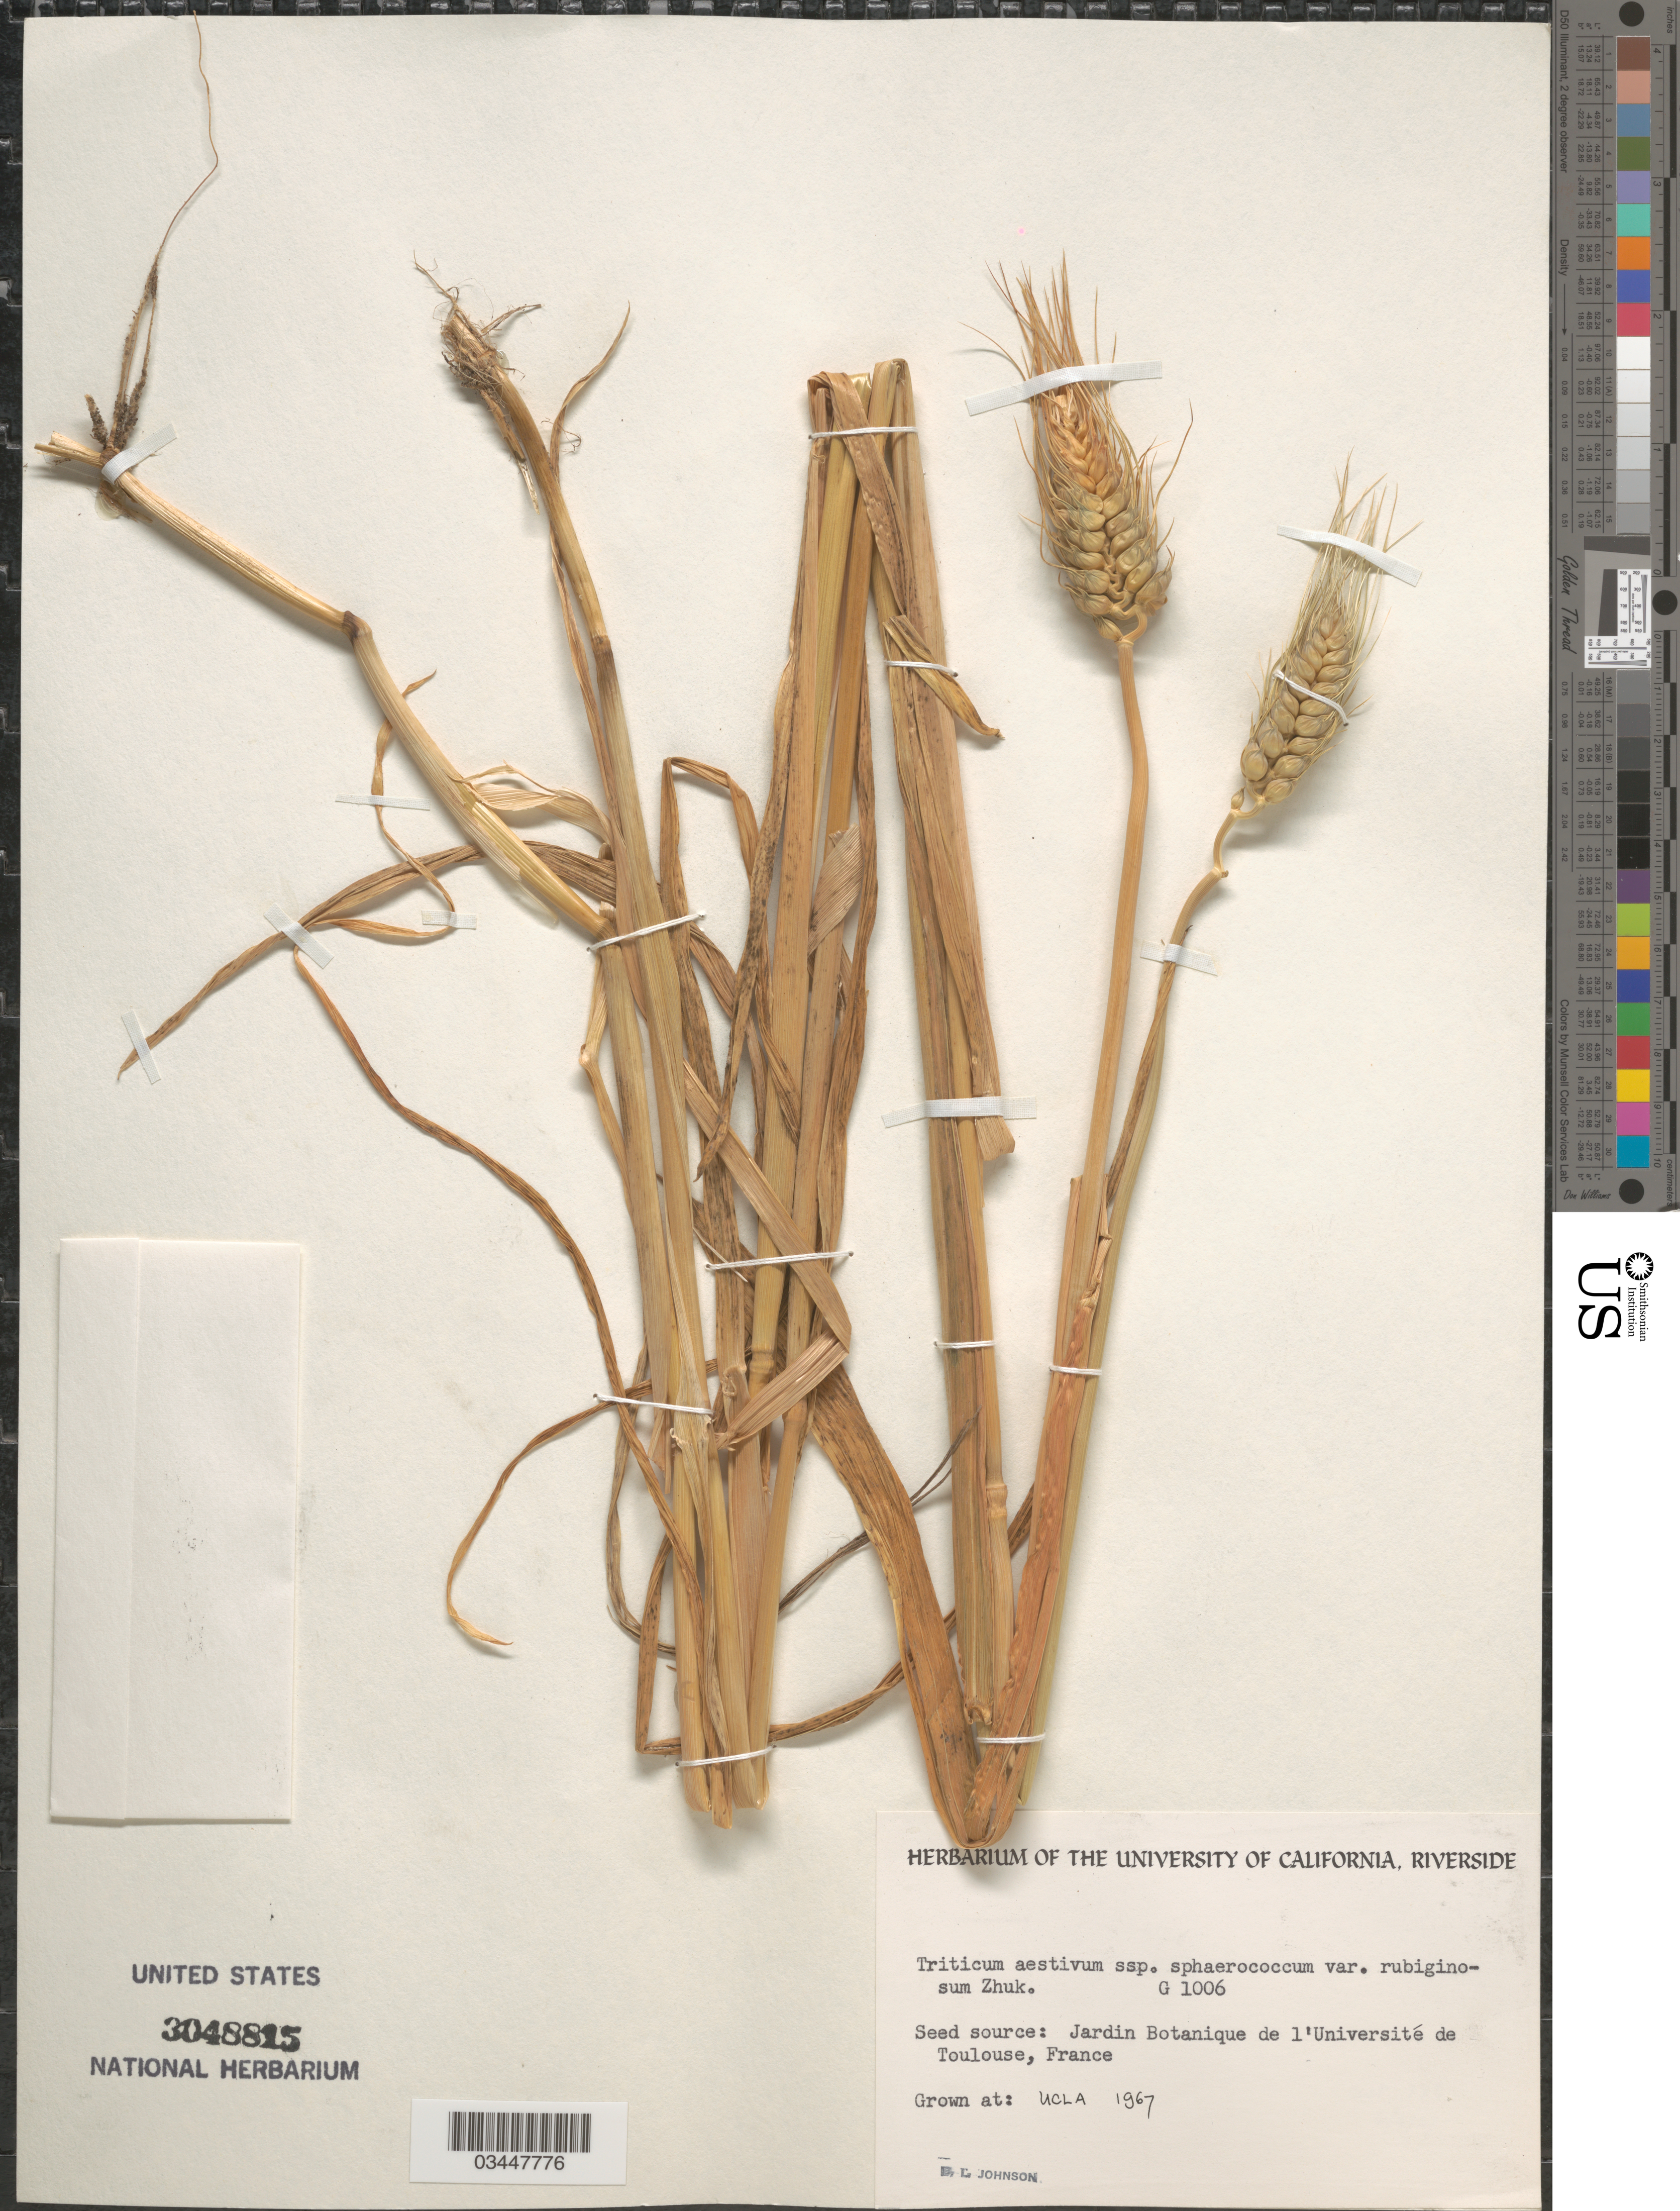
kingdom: Plantae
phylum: Tracheophyta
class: Liliopsida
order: Poales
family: Poaceae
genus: Triticum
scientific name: Triticum aestivum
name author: L.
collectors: B. Johnson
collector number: G1006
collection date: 1967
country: United States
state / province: California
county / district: Los Angeles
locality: UCLA.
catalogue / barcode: US 3048815